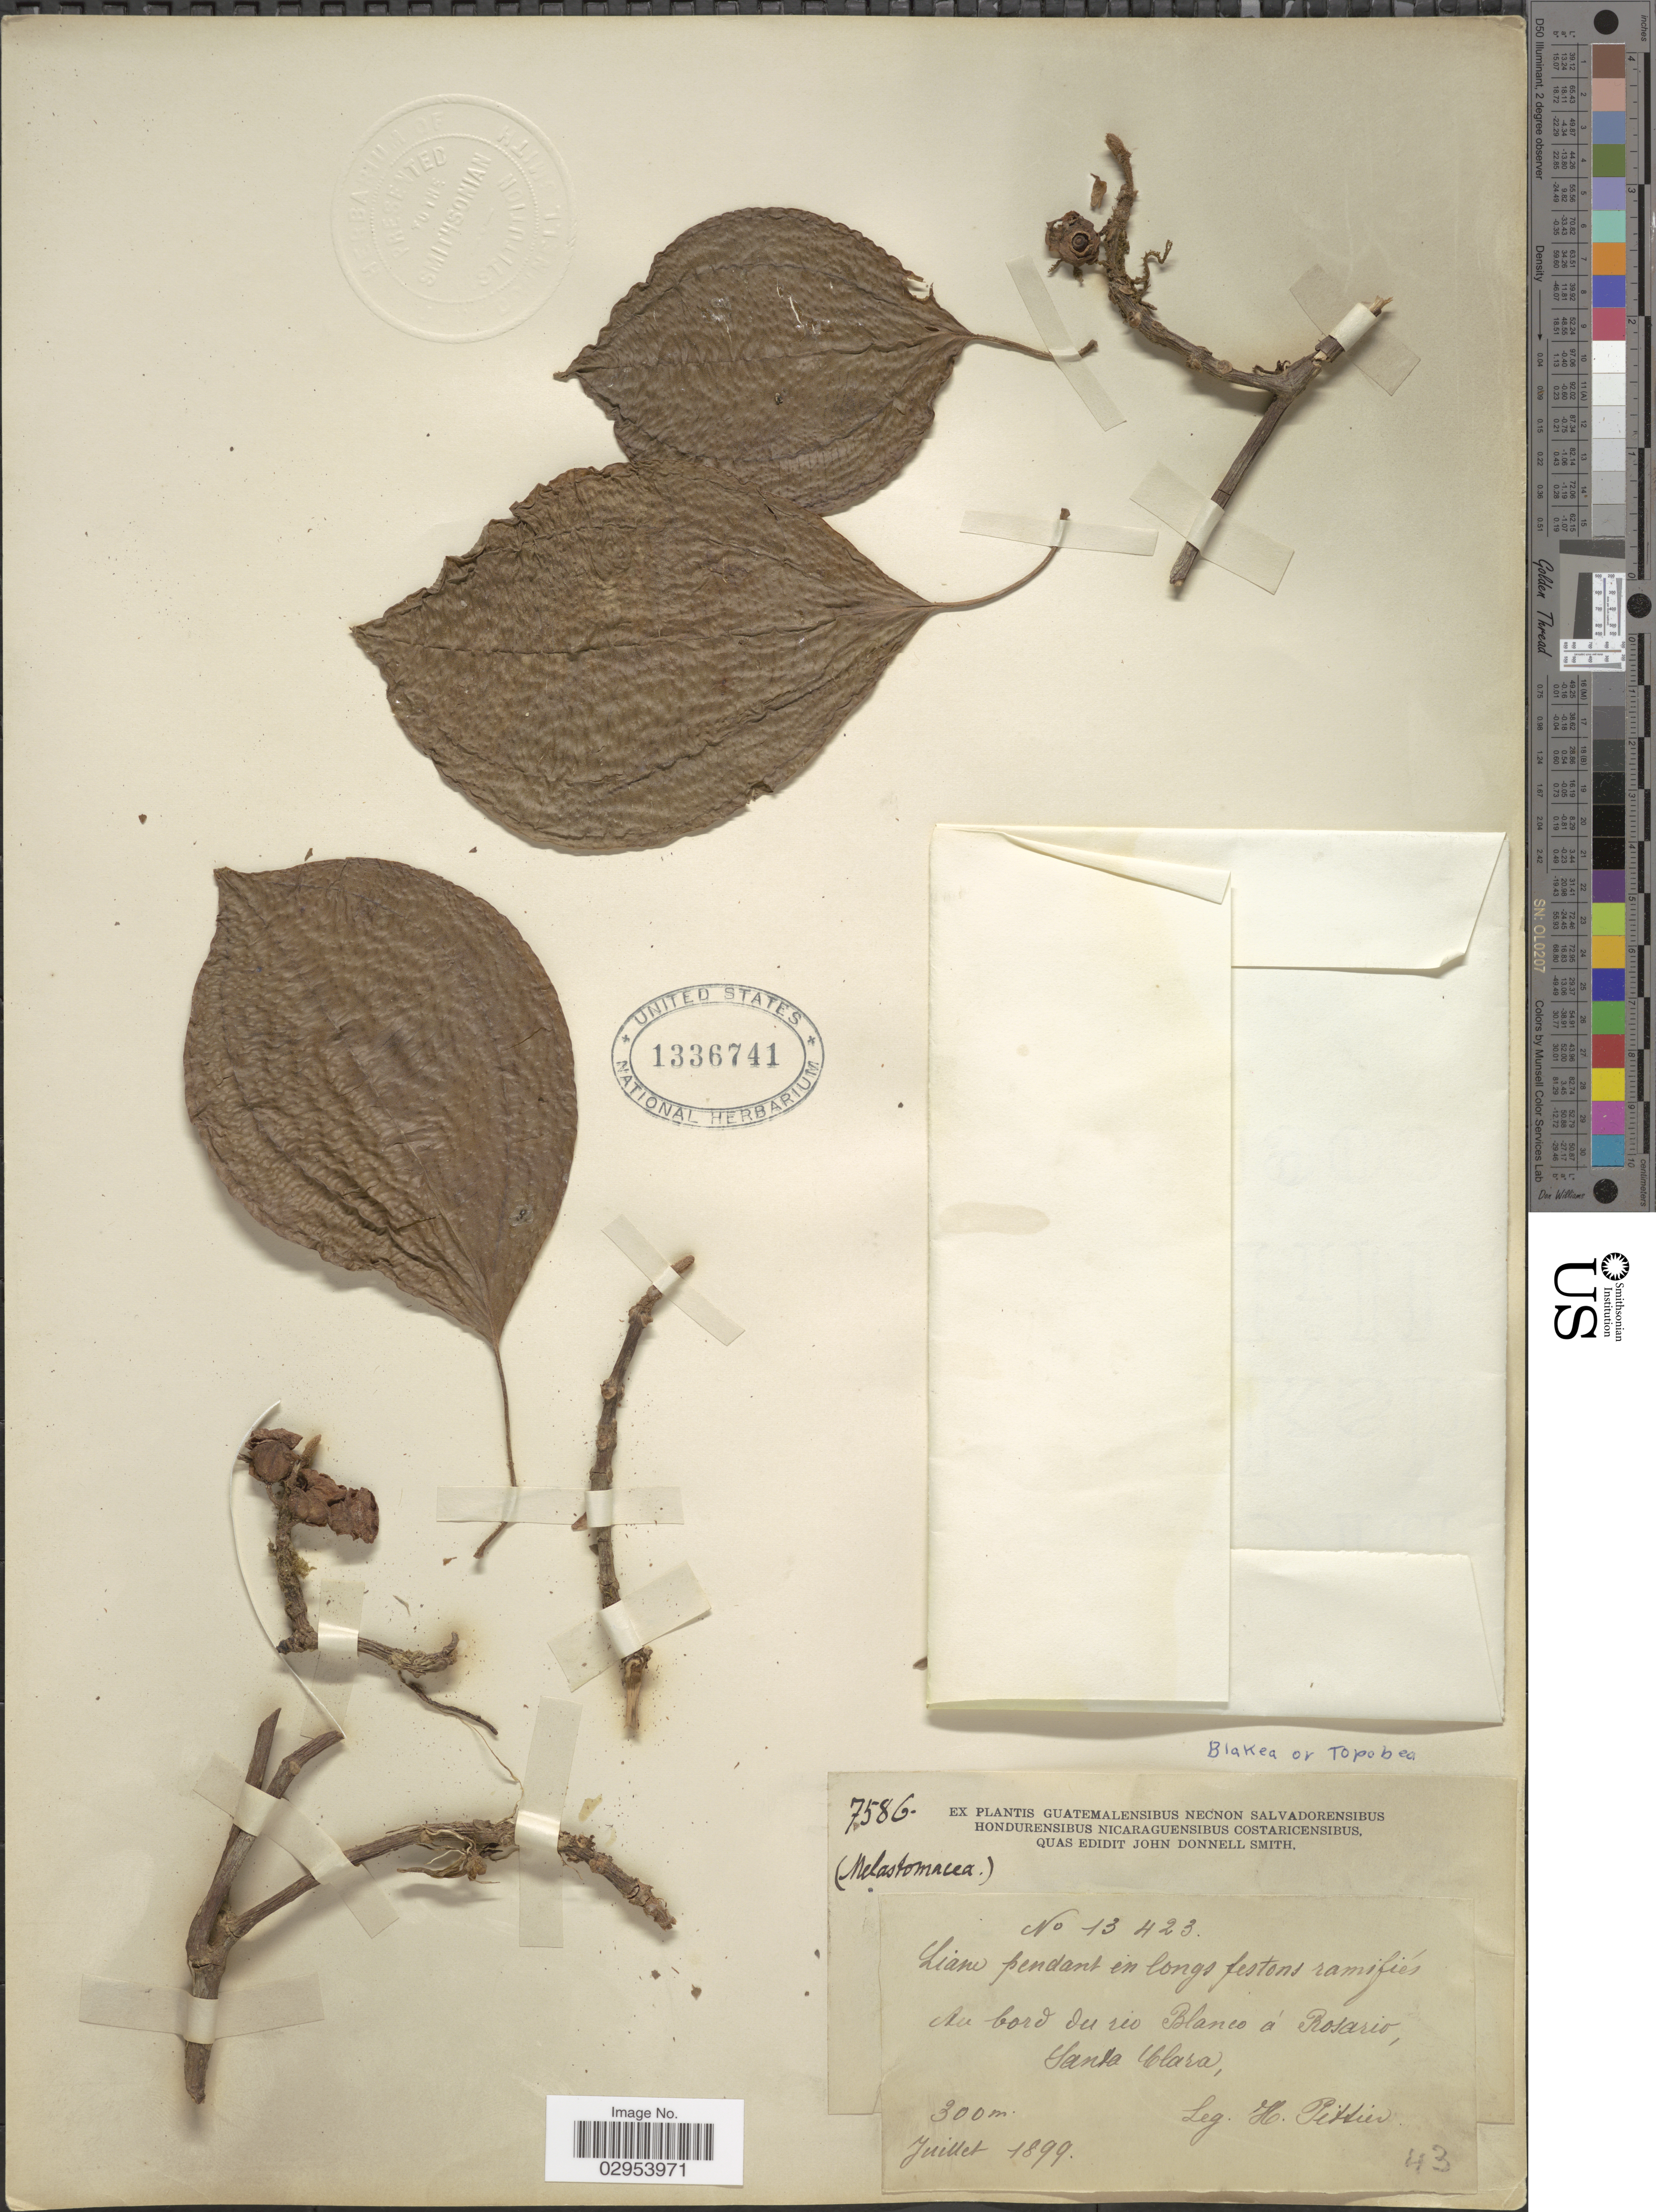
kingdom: Plantae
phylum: Tracheophyta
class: Magnoliopsida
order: Myrtales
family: Melastomataceae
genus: Topobea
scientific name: Topobea praecox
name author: Gleason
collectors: H. F. Pittier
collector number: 13423/7586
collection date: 1899-07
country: Costa Rica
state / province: Alajuela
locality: Au bord du rio Blanco á Rosario, Santa Clara.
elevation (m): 300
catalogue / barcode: US 1336741